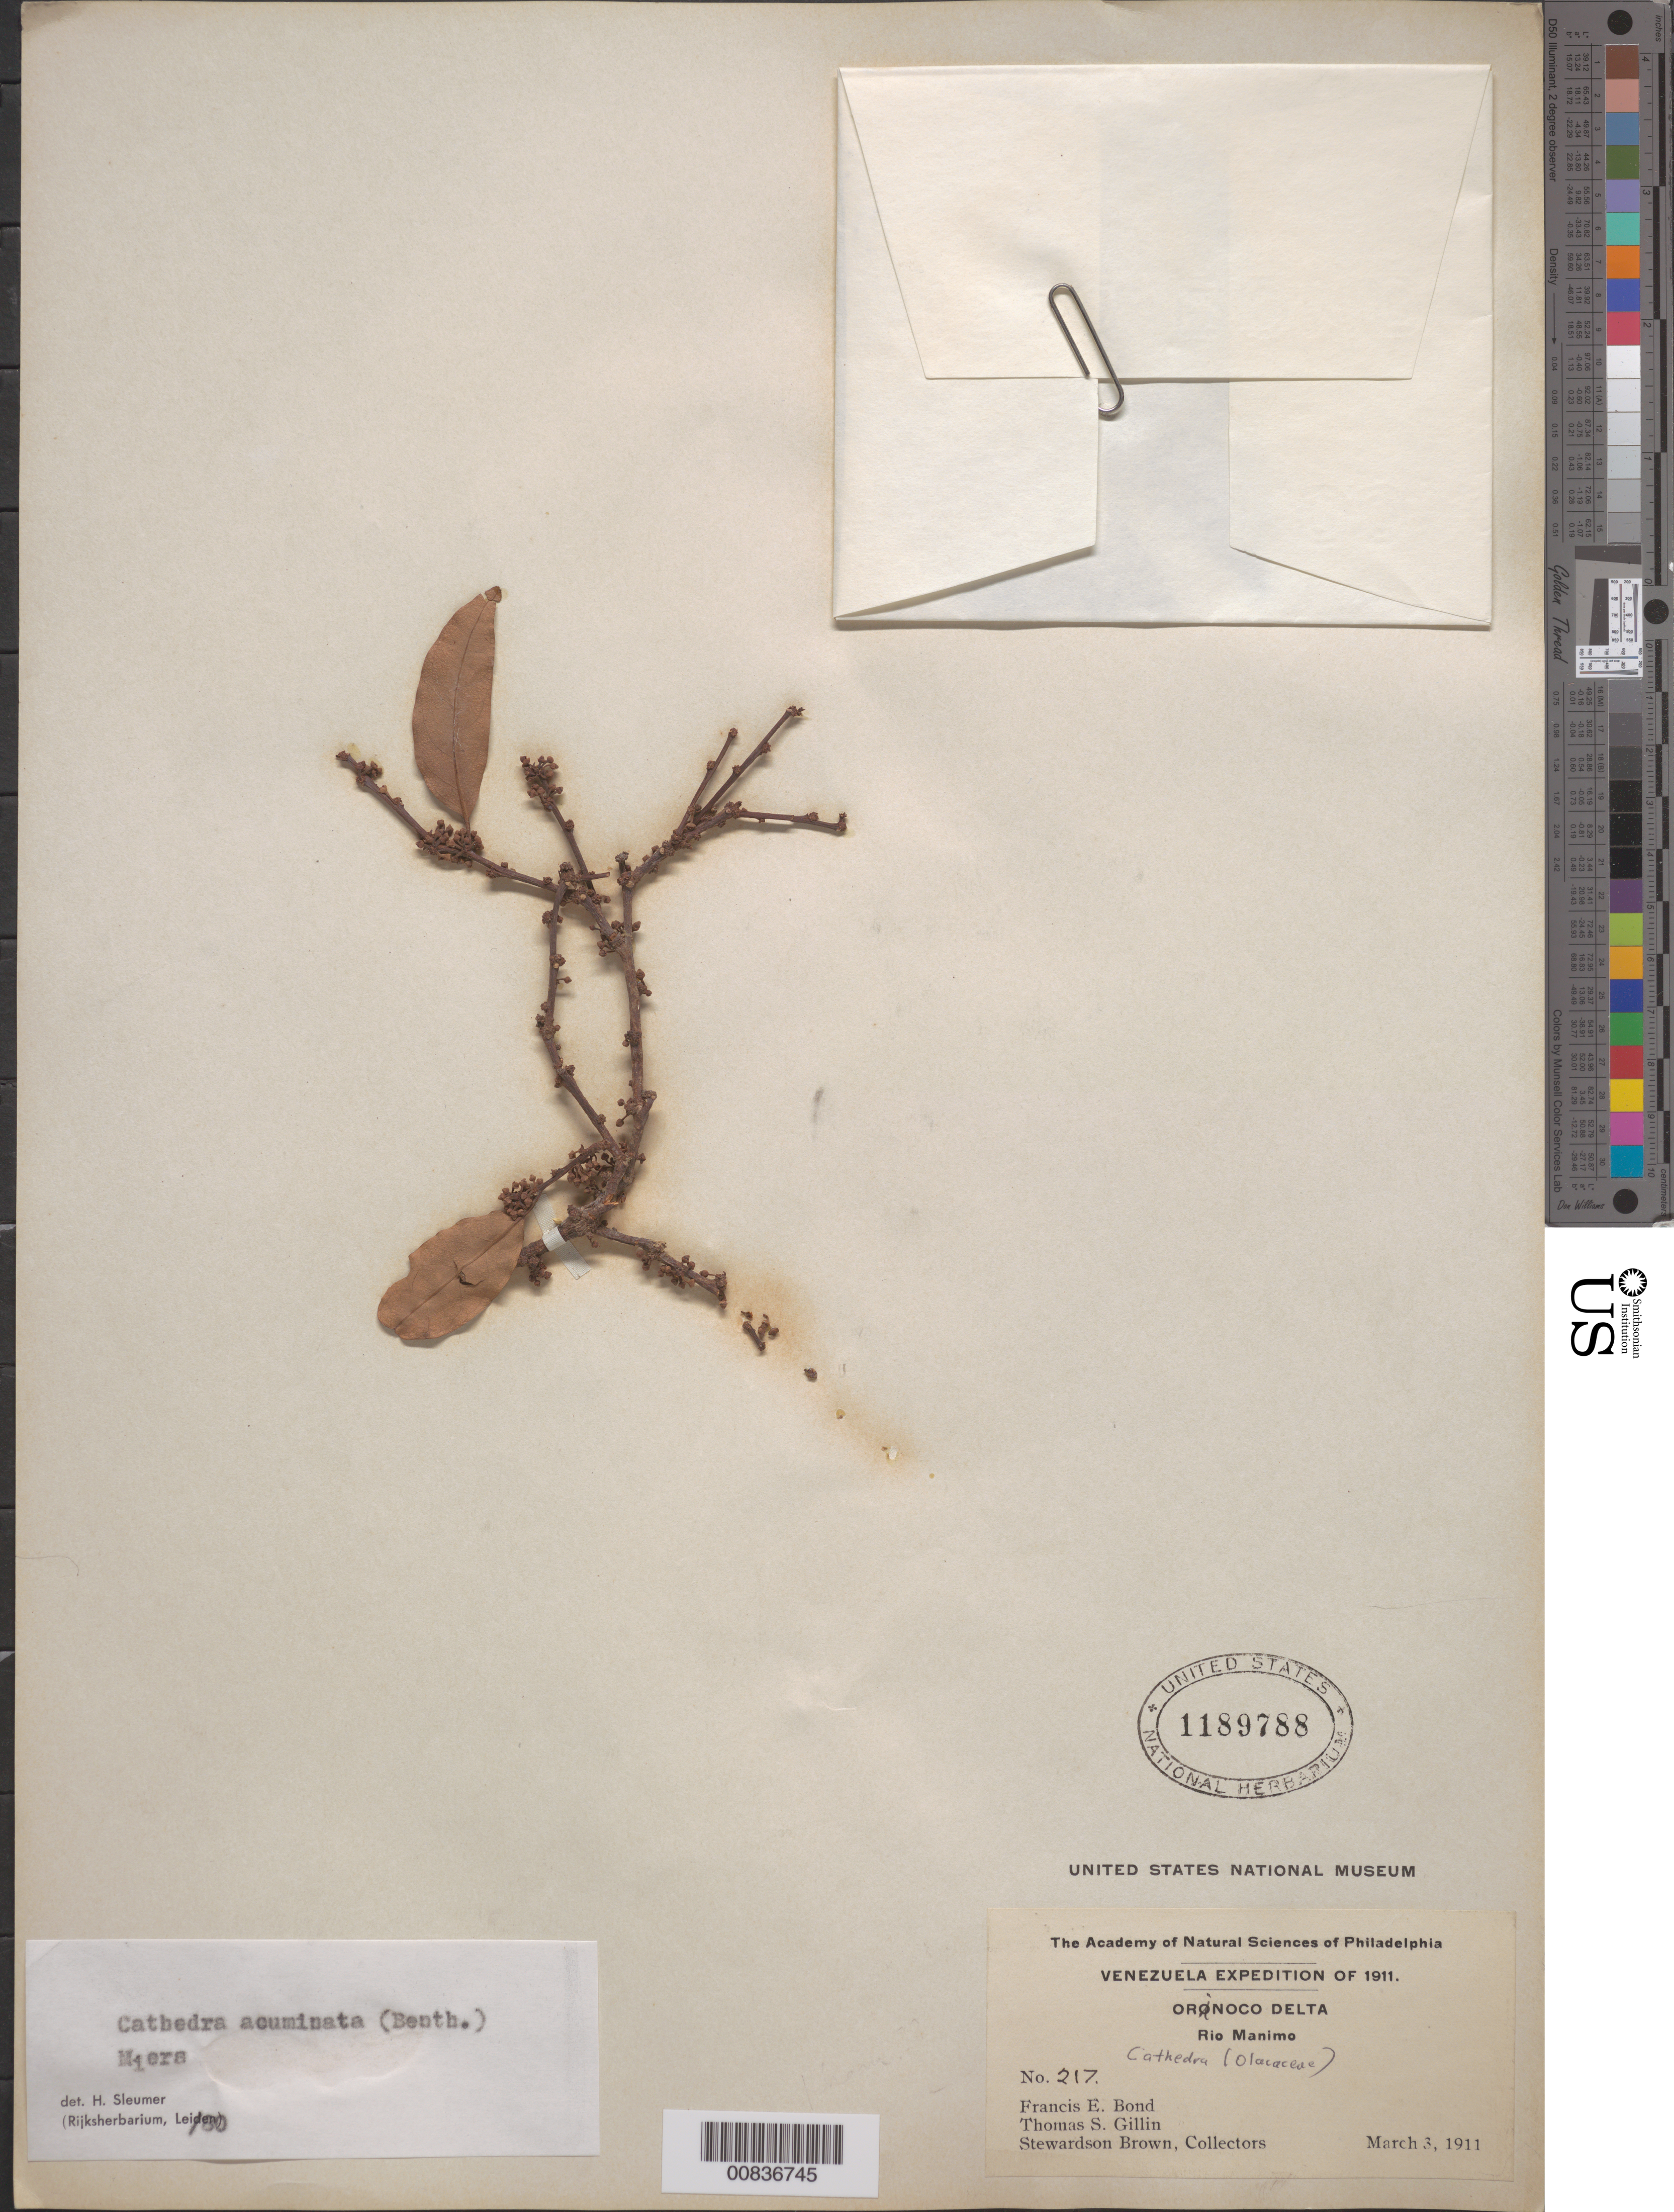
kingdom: Plantae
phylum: Tracheophyta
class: Magnoliopsida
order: Santalales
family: Aptandraceae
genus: Cathedra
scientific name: Cathedra acuminata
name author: (Benth.) Miers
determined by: Sleumer, H. O.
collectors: F. Bond, T. Gillin & S. Brown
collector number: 217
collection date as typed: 3 March 1911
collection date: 1911-03-03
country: Venezuela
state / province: Delta Amacuro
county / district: Pedernales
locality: Orinoco Delta, Río Manimo, Pedernales and vicinity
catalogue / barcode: US 1189788